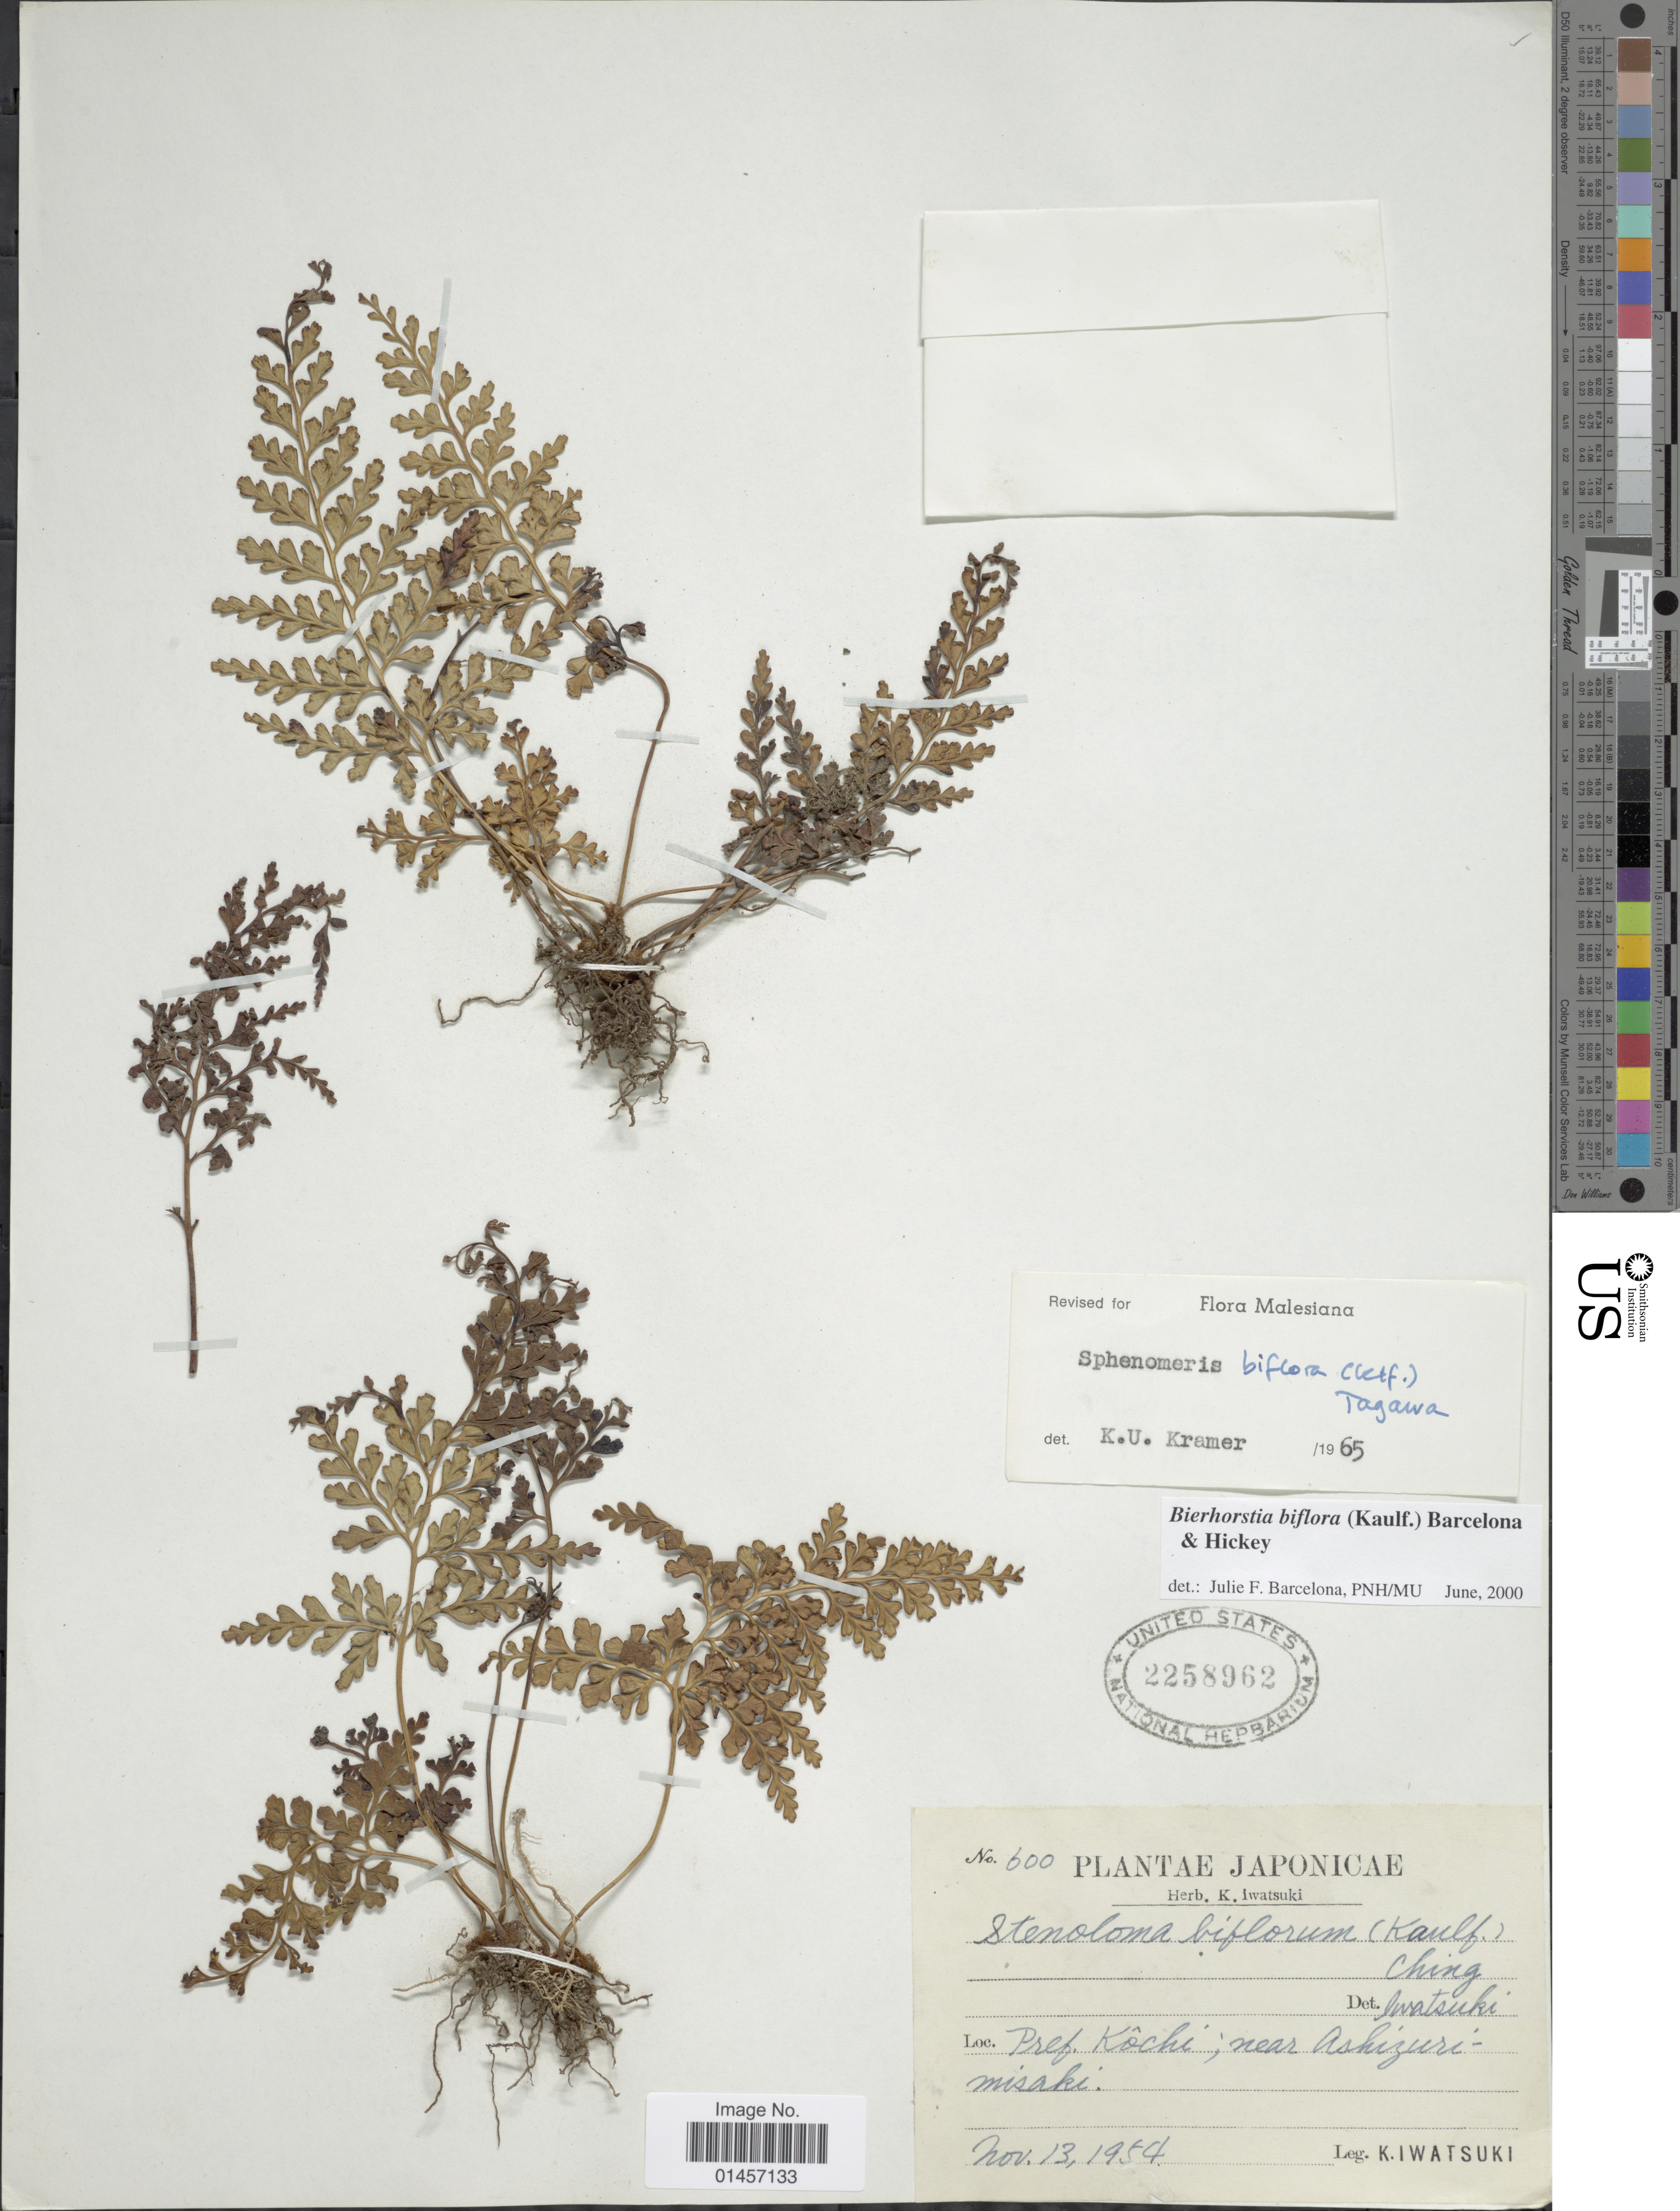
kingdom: Plantae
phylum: Tracheophyta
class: Polypodiopsida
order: Polypodiales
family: Lindsaeaceae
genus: Sphenomeris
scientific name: Sphenomeris biflora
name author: (Kaulf.) Mett.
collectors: K. Iwatsuki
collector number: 600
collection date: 1954-11-13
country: Japan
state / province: Koti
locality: Pref. Kochi, near Ashizuri-misaki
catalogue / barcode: US 2258962